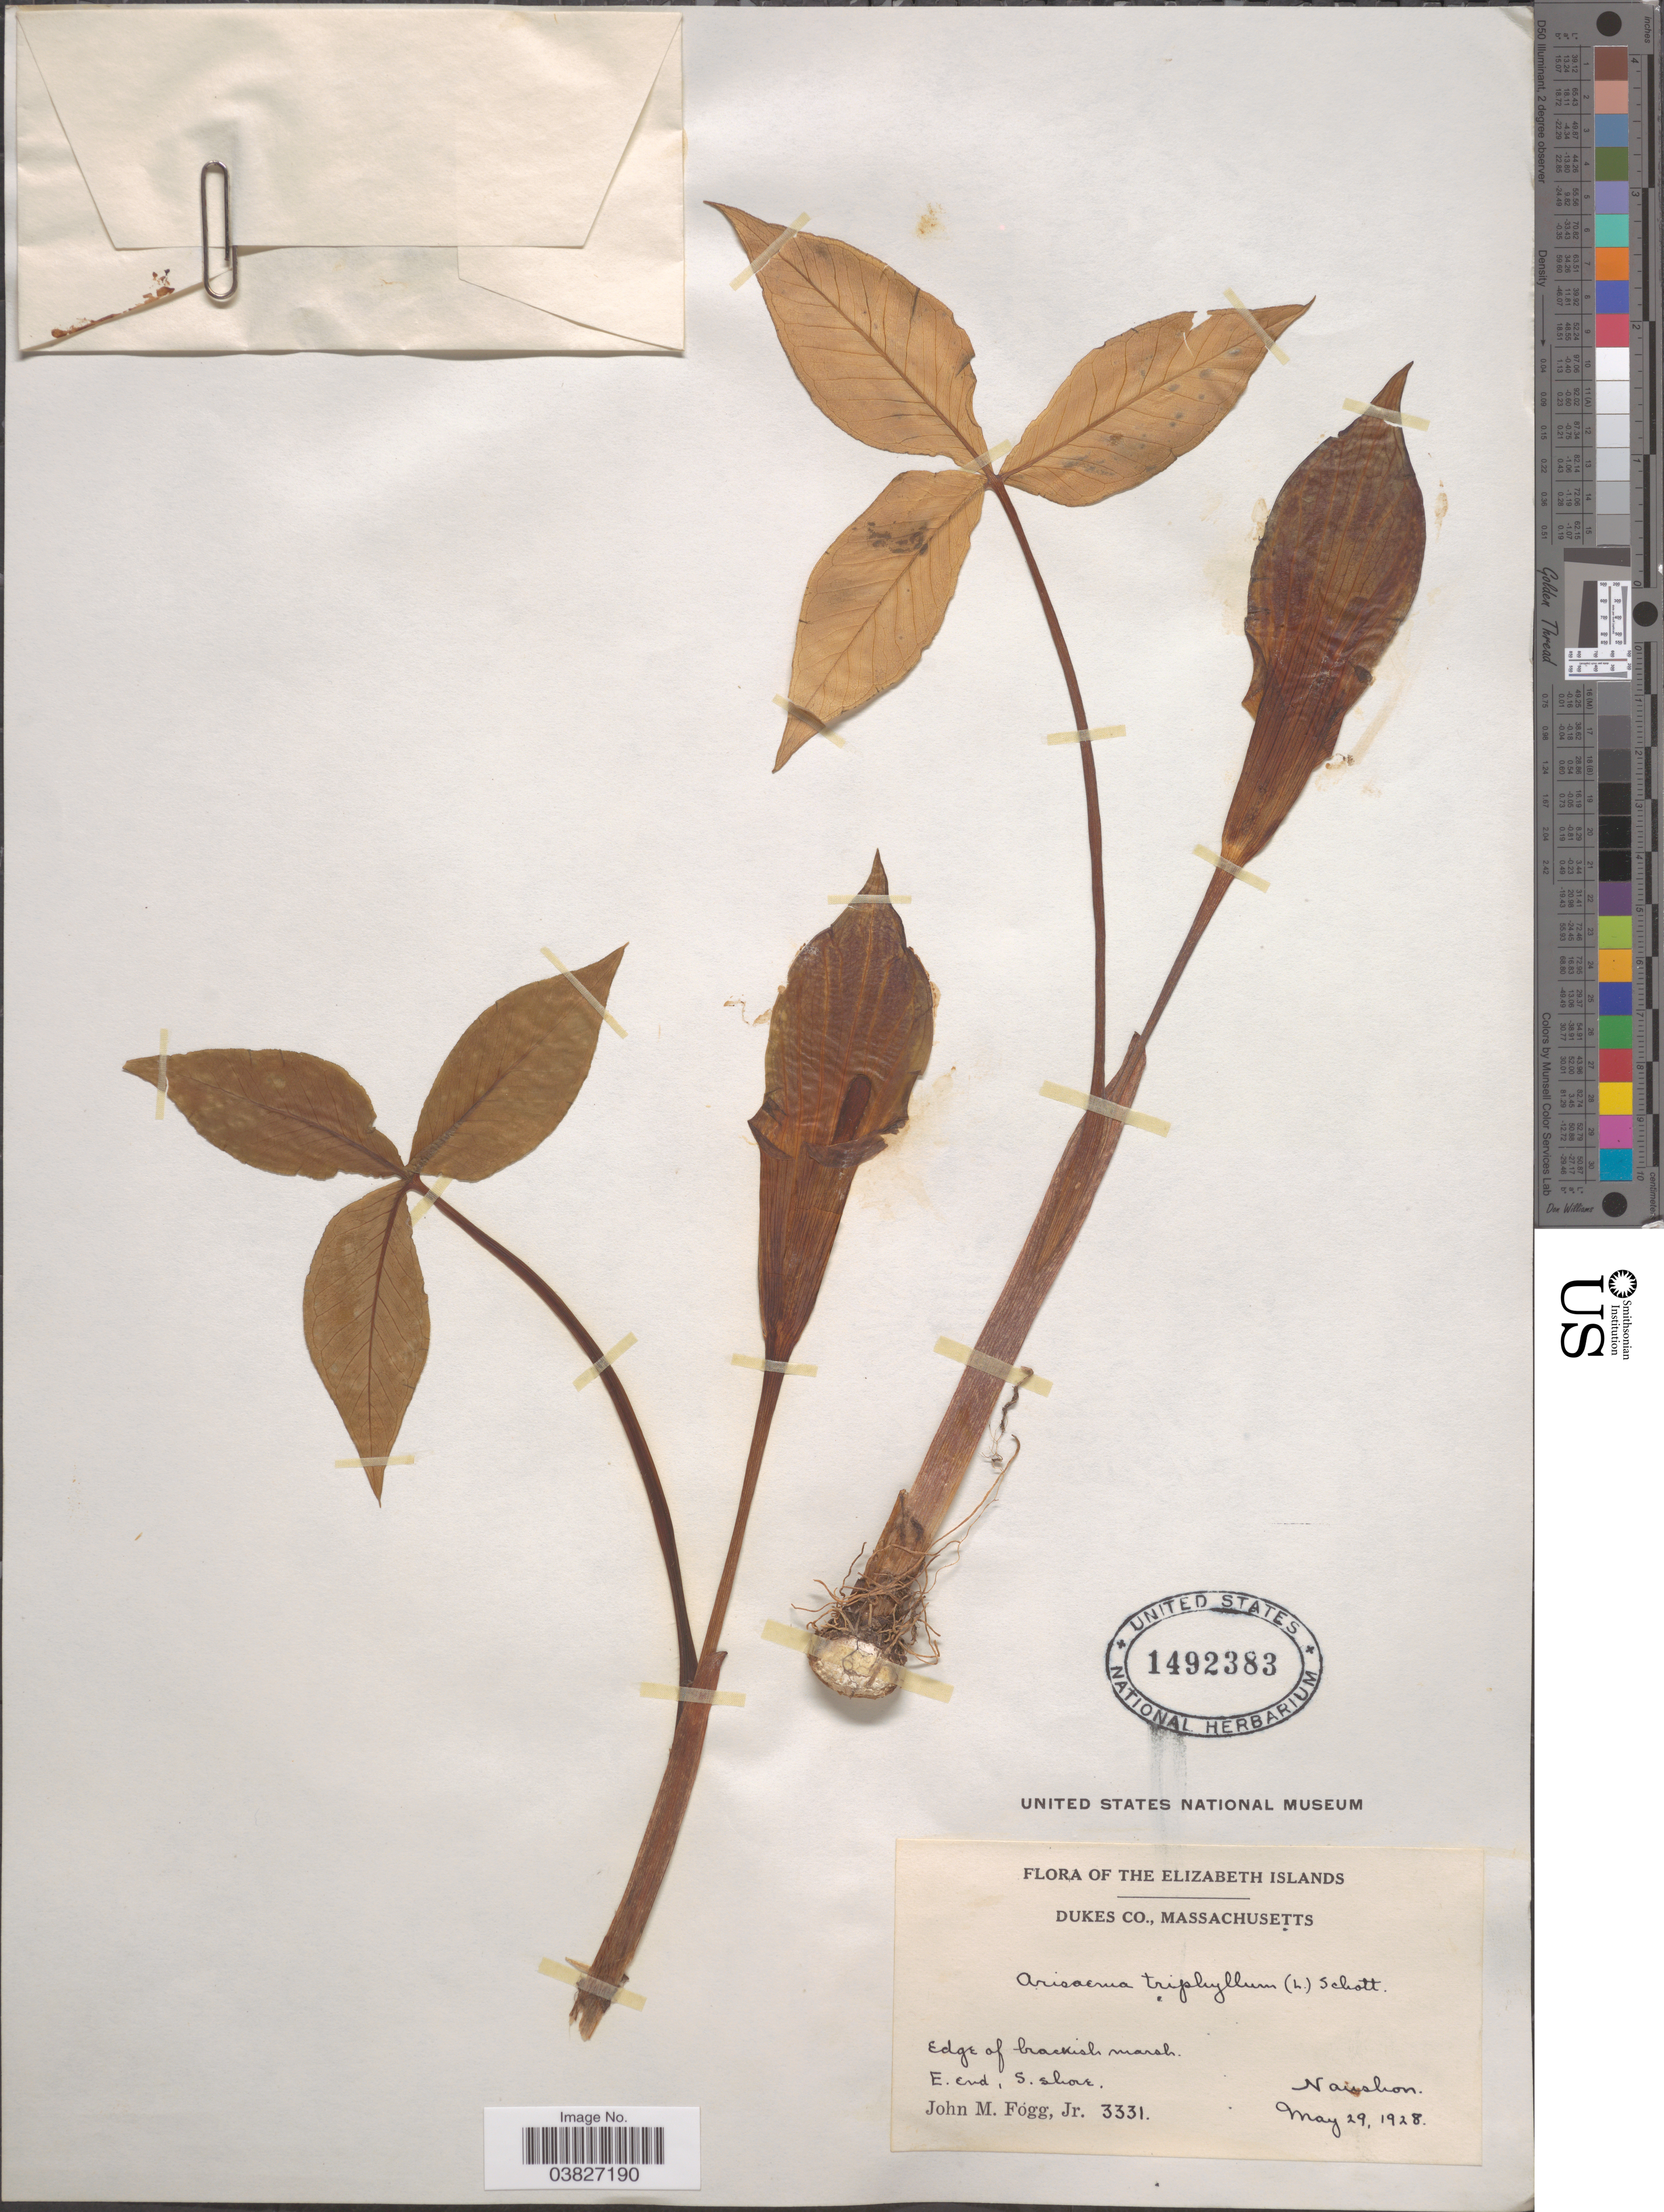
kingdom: Plantae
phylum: Tracheophyta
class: Liliopsida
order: Alismatales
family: Araceae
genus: Arisaema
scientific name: Arisaema triphyllum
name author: (L.) Schott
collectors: J. Fogg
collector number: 3331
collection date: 1928-05-29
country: United States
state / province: Massachusetts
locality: The Elizabeth Islands. Dukes Co. Edge of blackish marsh. E. end, S. shore. Naushon.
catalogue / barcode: US 1492383